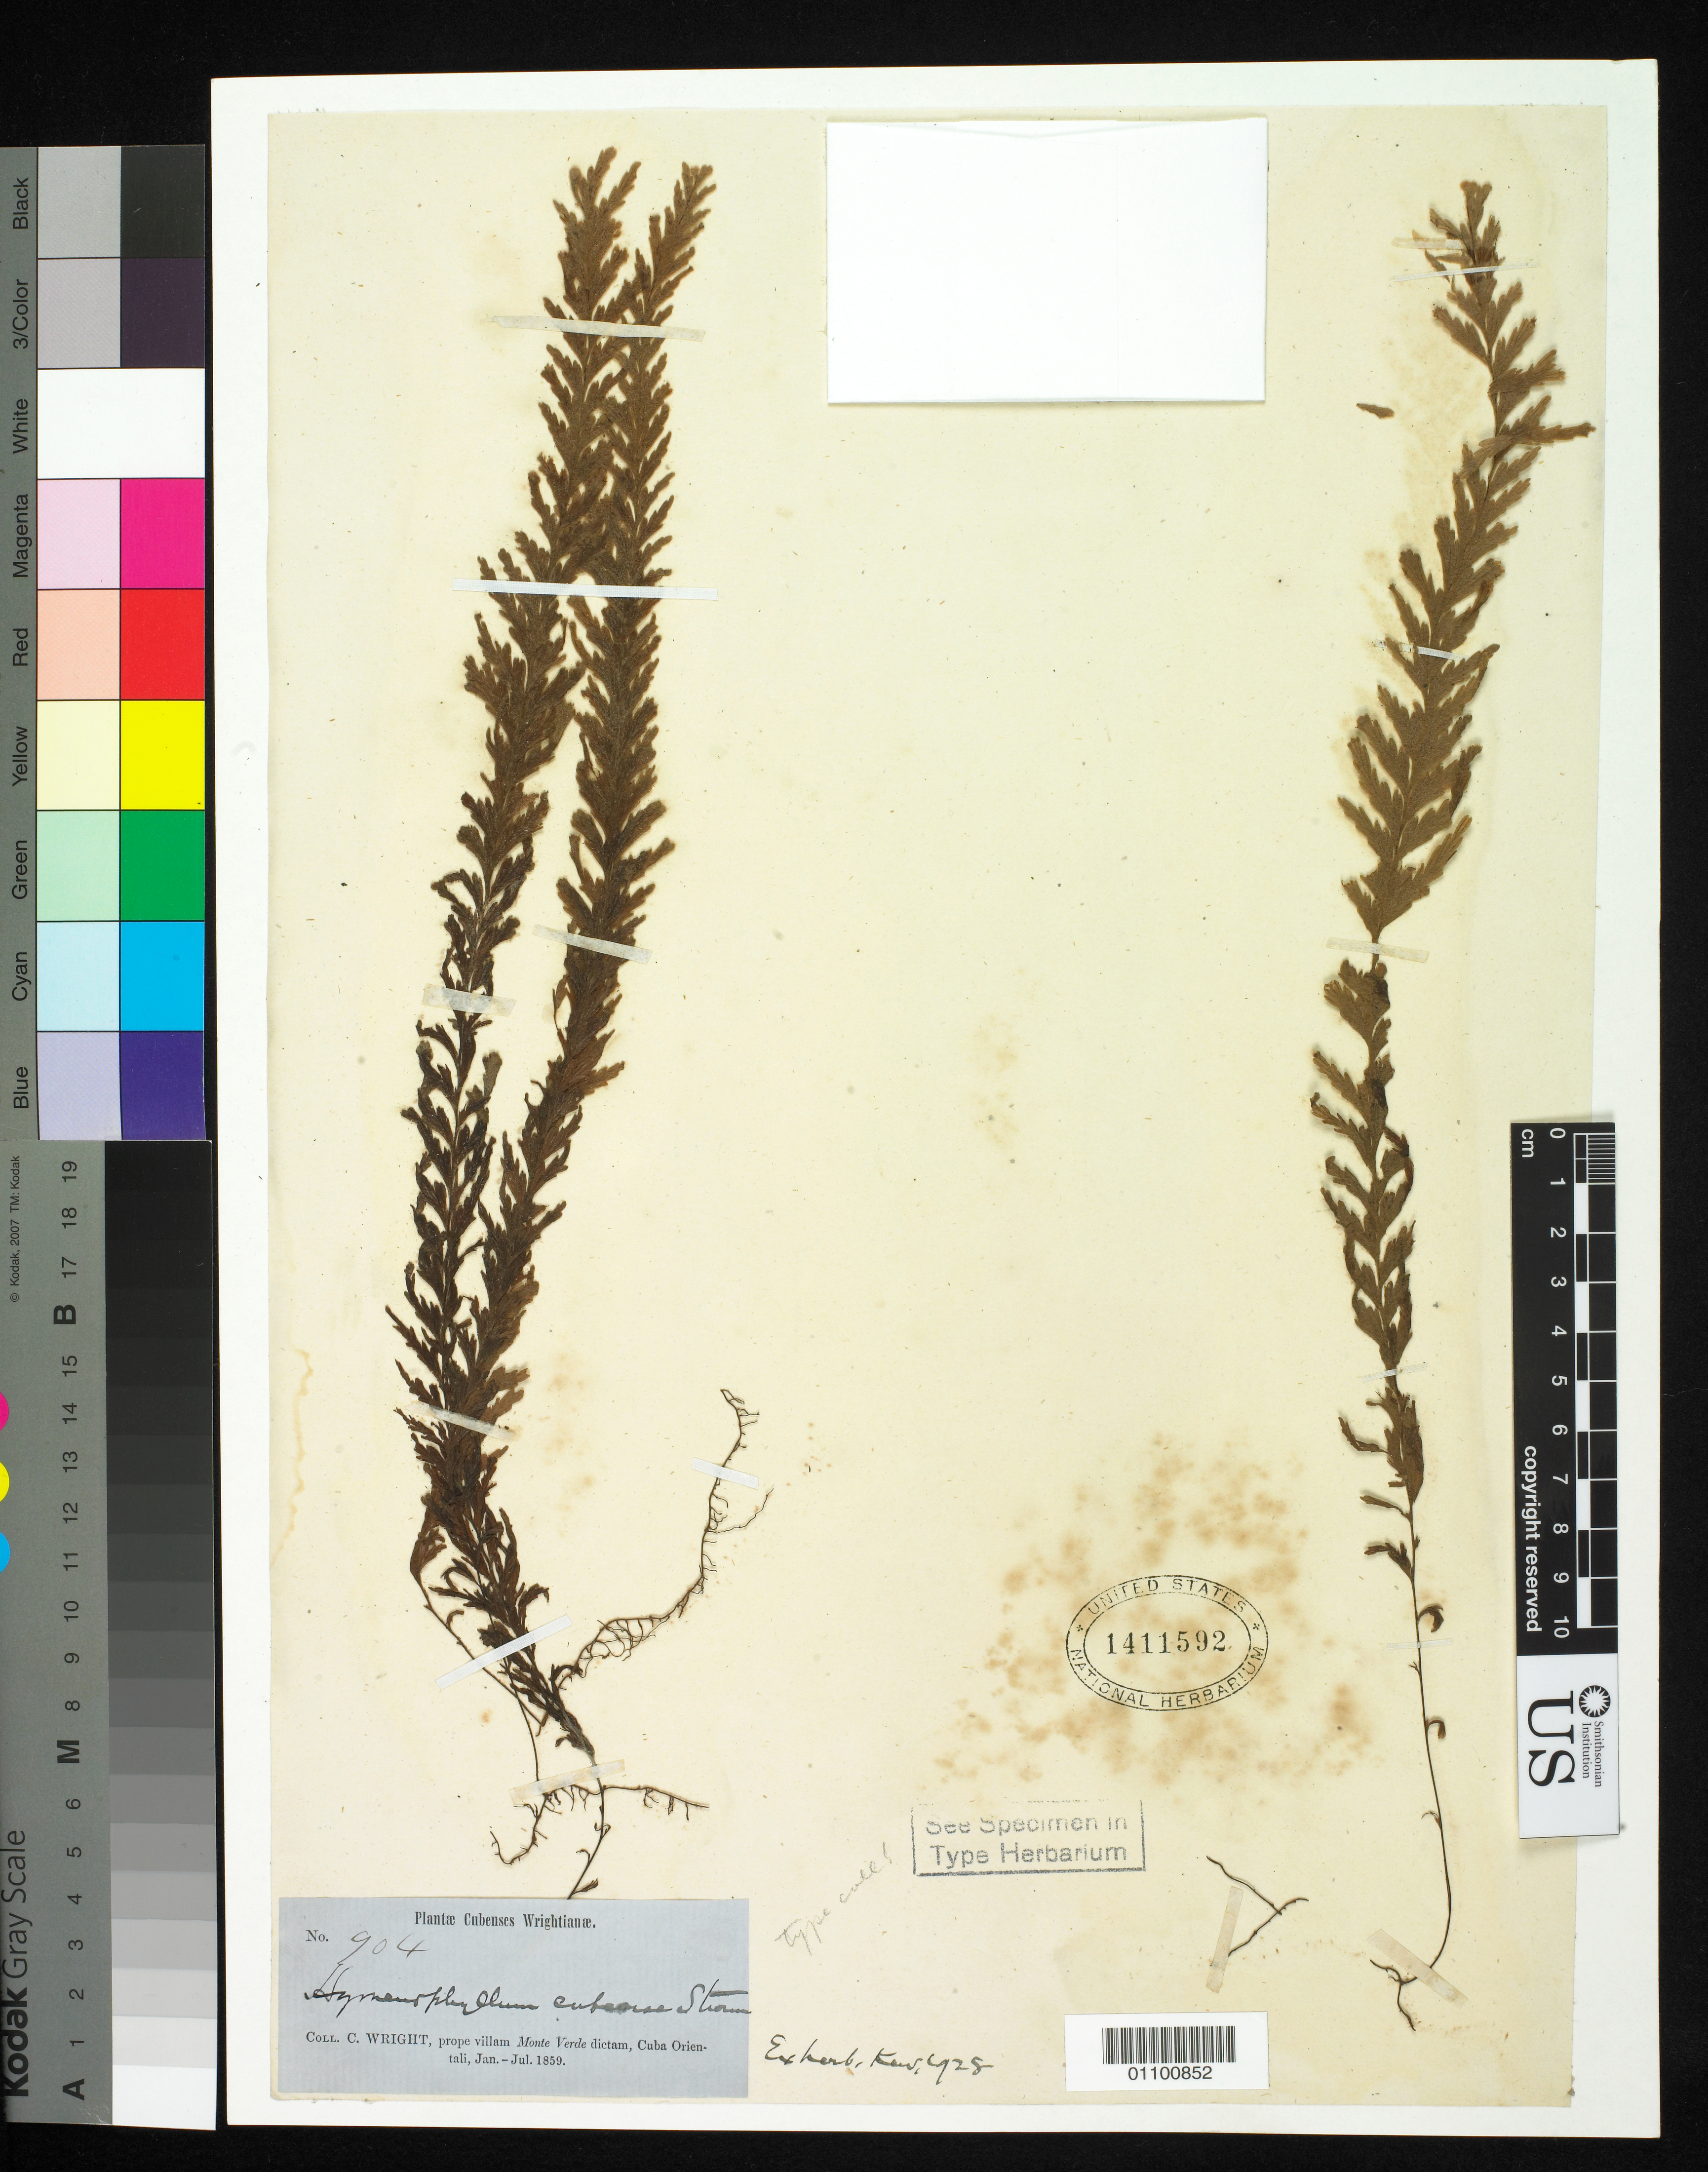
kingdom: Plantae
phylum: Tracheophyta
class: Polypodiopsida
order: Hymenophyllales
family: Hymenophyllaceae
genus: Hymenophyllum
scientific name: Hymenophyllum cubense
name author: J.W. Sturm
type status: Type Collection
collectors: C. Wright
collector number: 904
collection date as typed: Jan 1859 to -- Jul 1859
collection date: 1859-01/1859-07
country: Cuba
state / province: Oriente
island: Greater Antilles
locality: Prope villam Monte Verde dictam [Said to be near village of Monte Verde].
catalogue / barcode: US 1411592